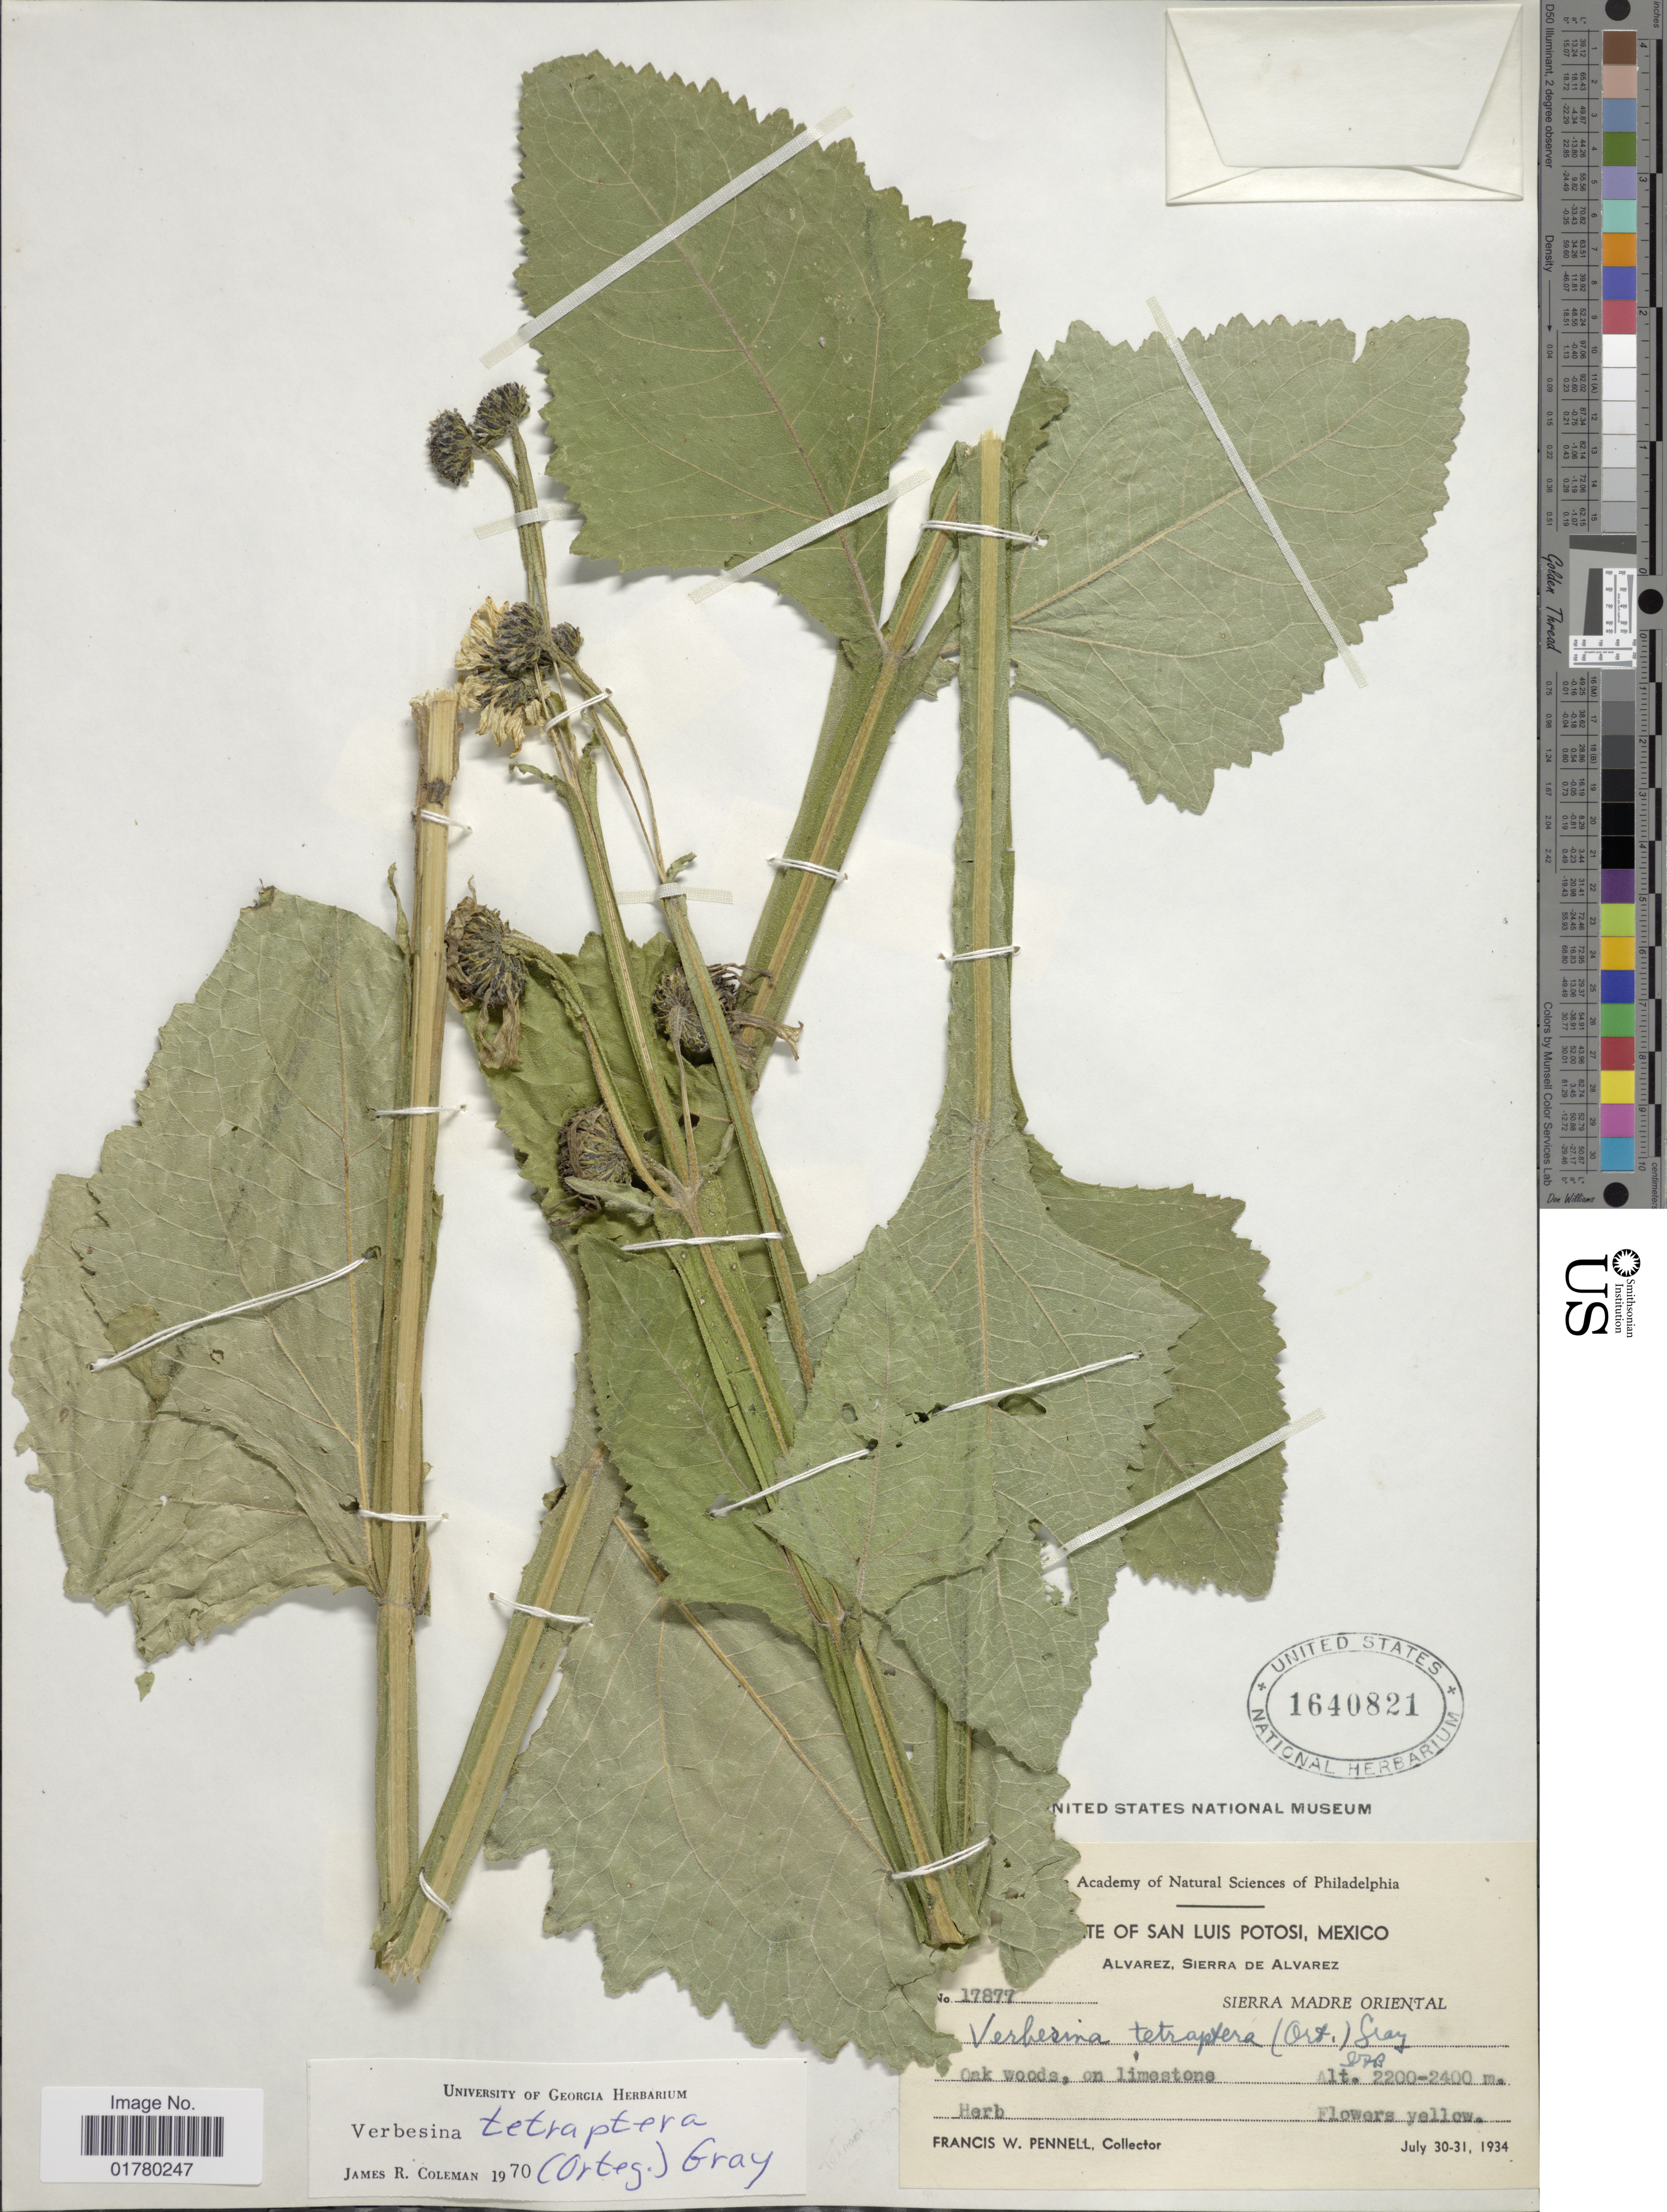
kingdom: Plantae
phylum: Tracheophyta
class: Magnoliopsida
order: Asterales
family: Asteraceae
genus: Verbesina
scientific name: Verbesina tetraptera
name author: (Ortega) A. Gray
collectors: F. W. Pennell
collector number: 17877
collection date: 1934-07-30/1934-07-31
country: Mexico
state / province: San Luis Potosí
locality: Alvarez, Sierra de Alvarez, Sierra Madre Oriental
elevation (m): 2200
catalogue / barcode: US 1640821